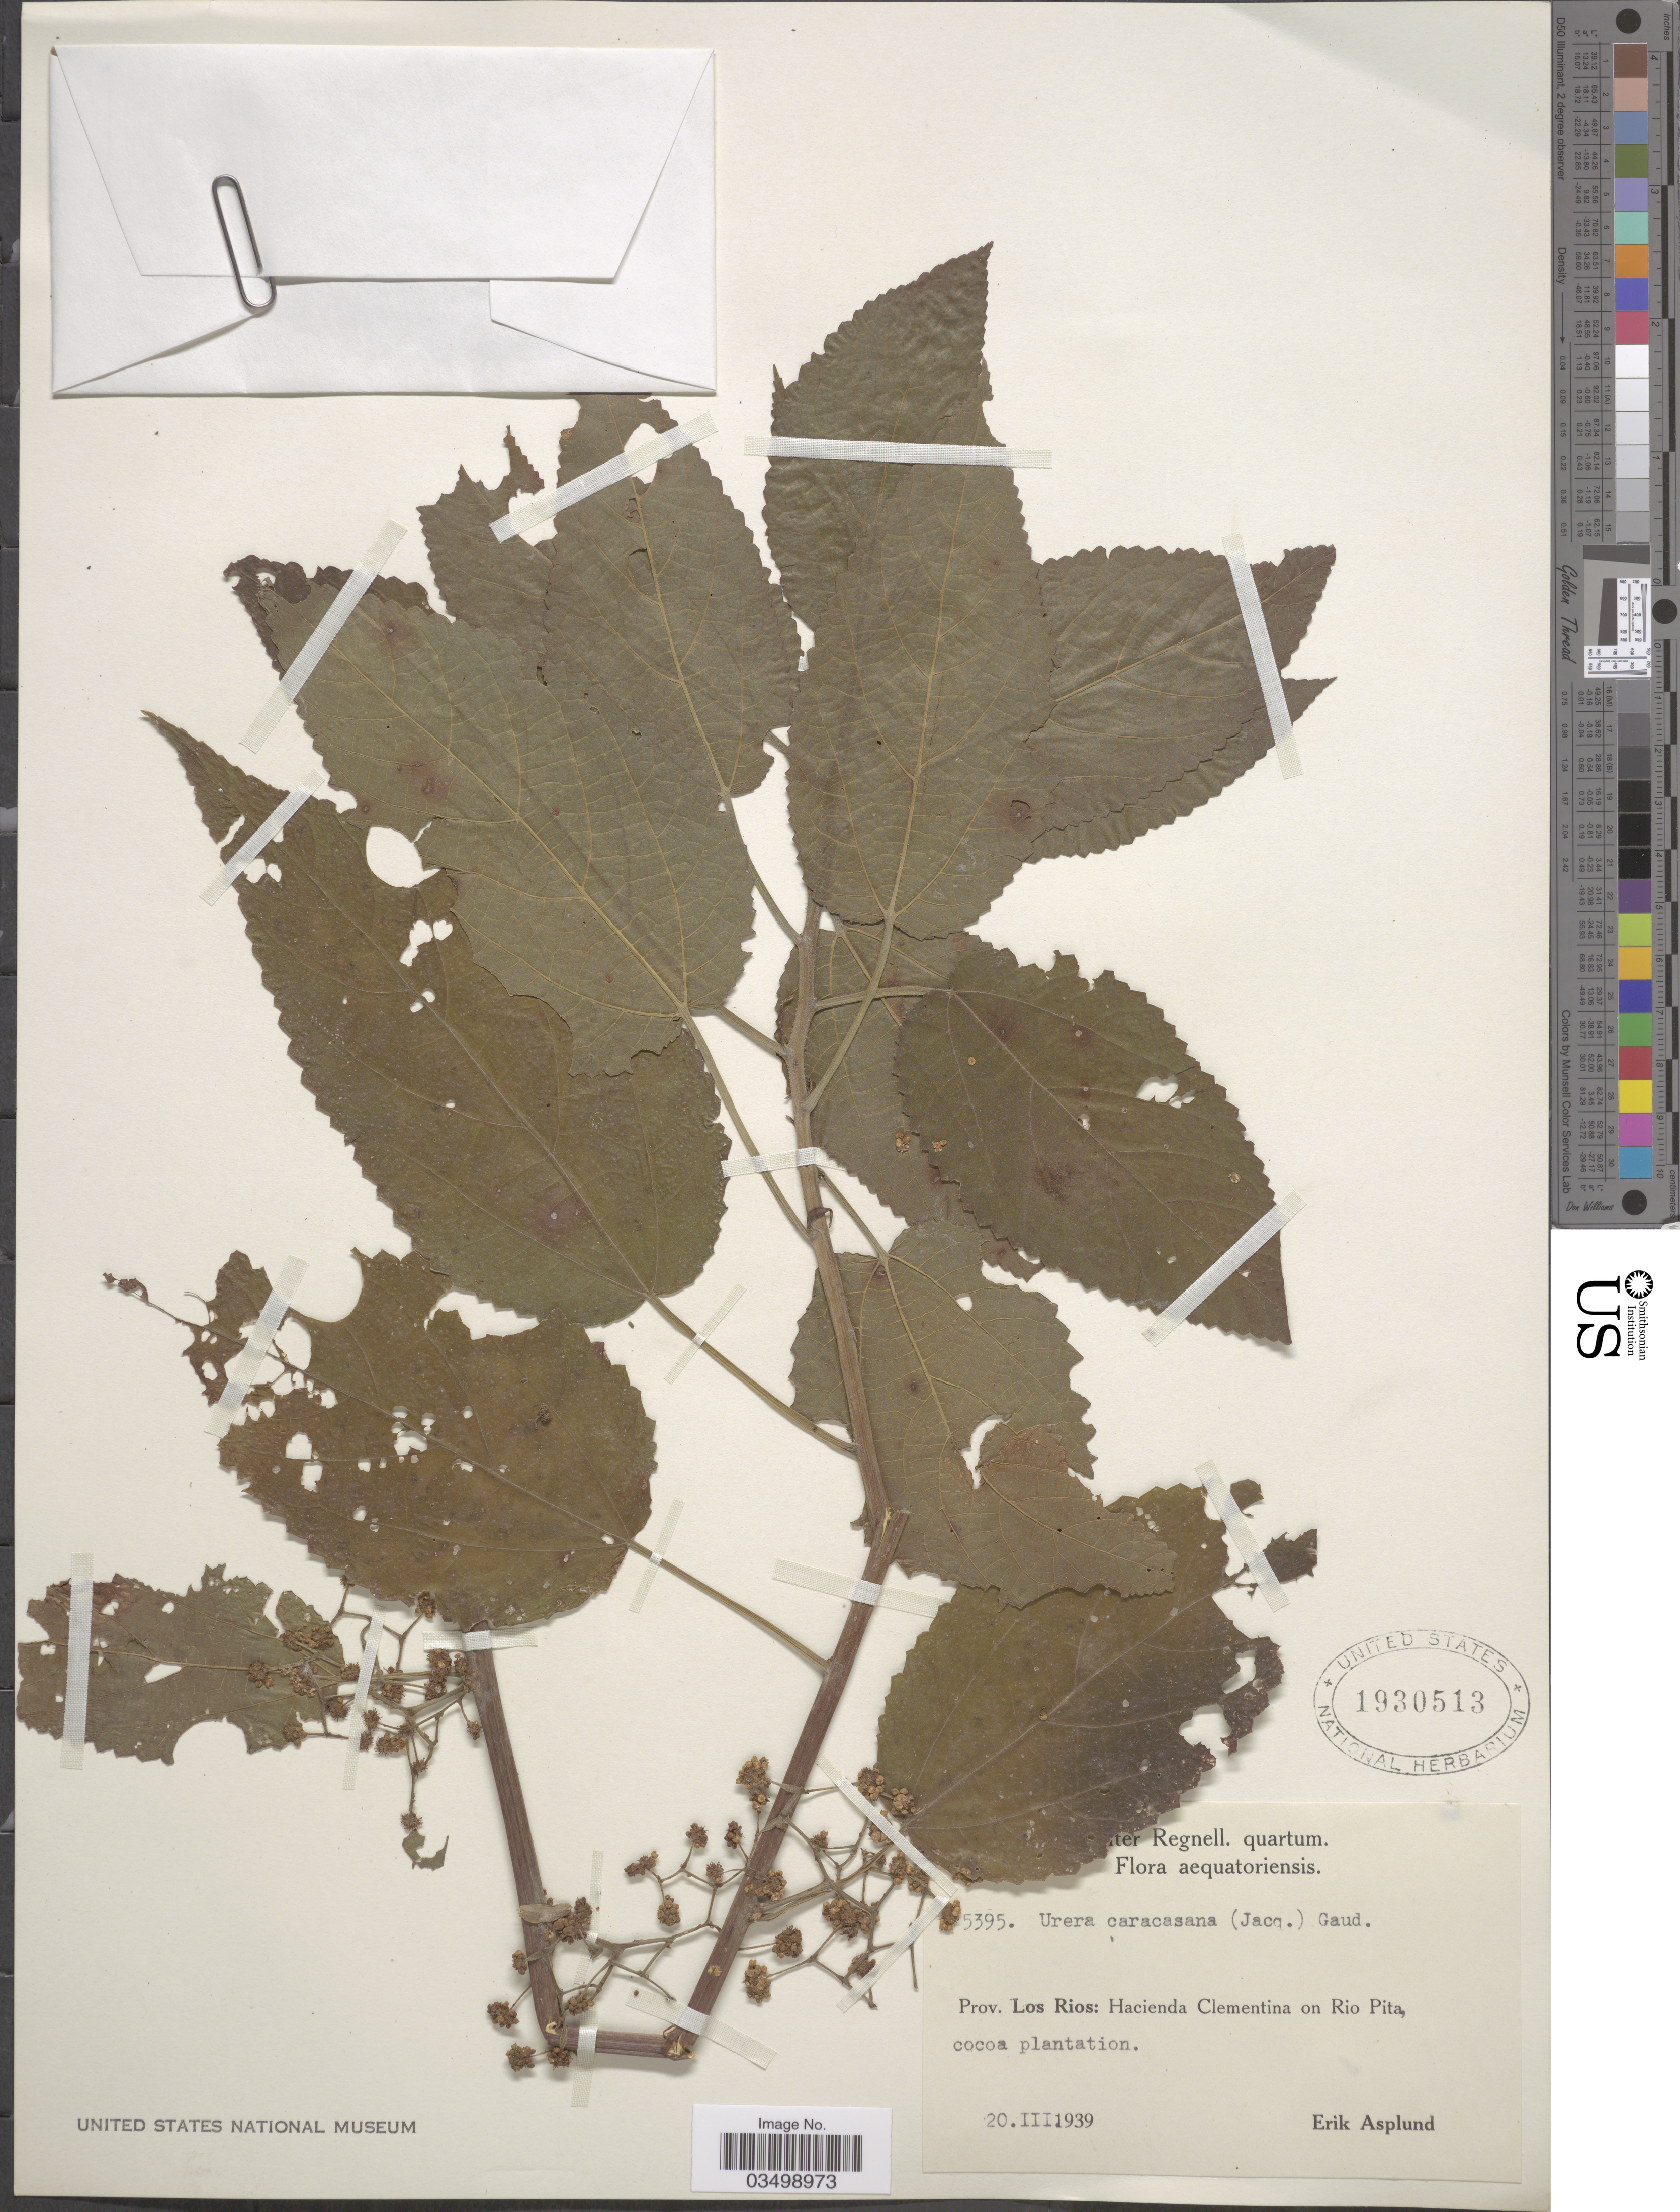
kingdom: Plantae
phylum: Tracheophyta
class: Magnoliopsida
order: Rosales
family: Urticaceae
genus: Urera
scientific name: Urera caracasana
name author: (Jacq.) Gaudich. ex Griseb.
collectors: E. Asplund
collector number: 5395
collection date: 1939-03-20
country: Ecuador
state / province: Los Ríos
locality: Hacienda Clementina on Rio Pita, cocoa plantation.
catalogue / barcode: US 1930513